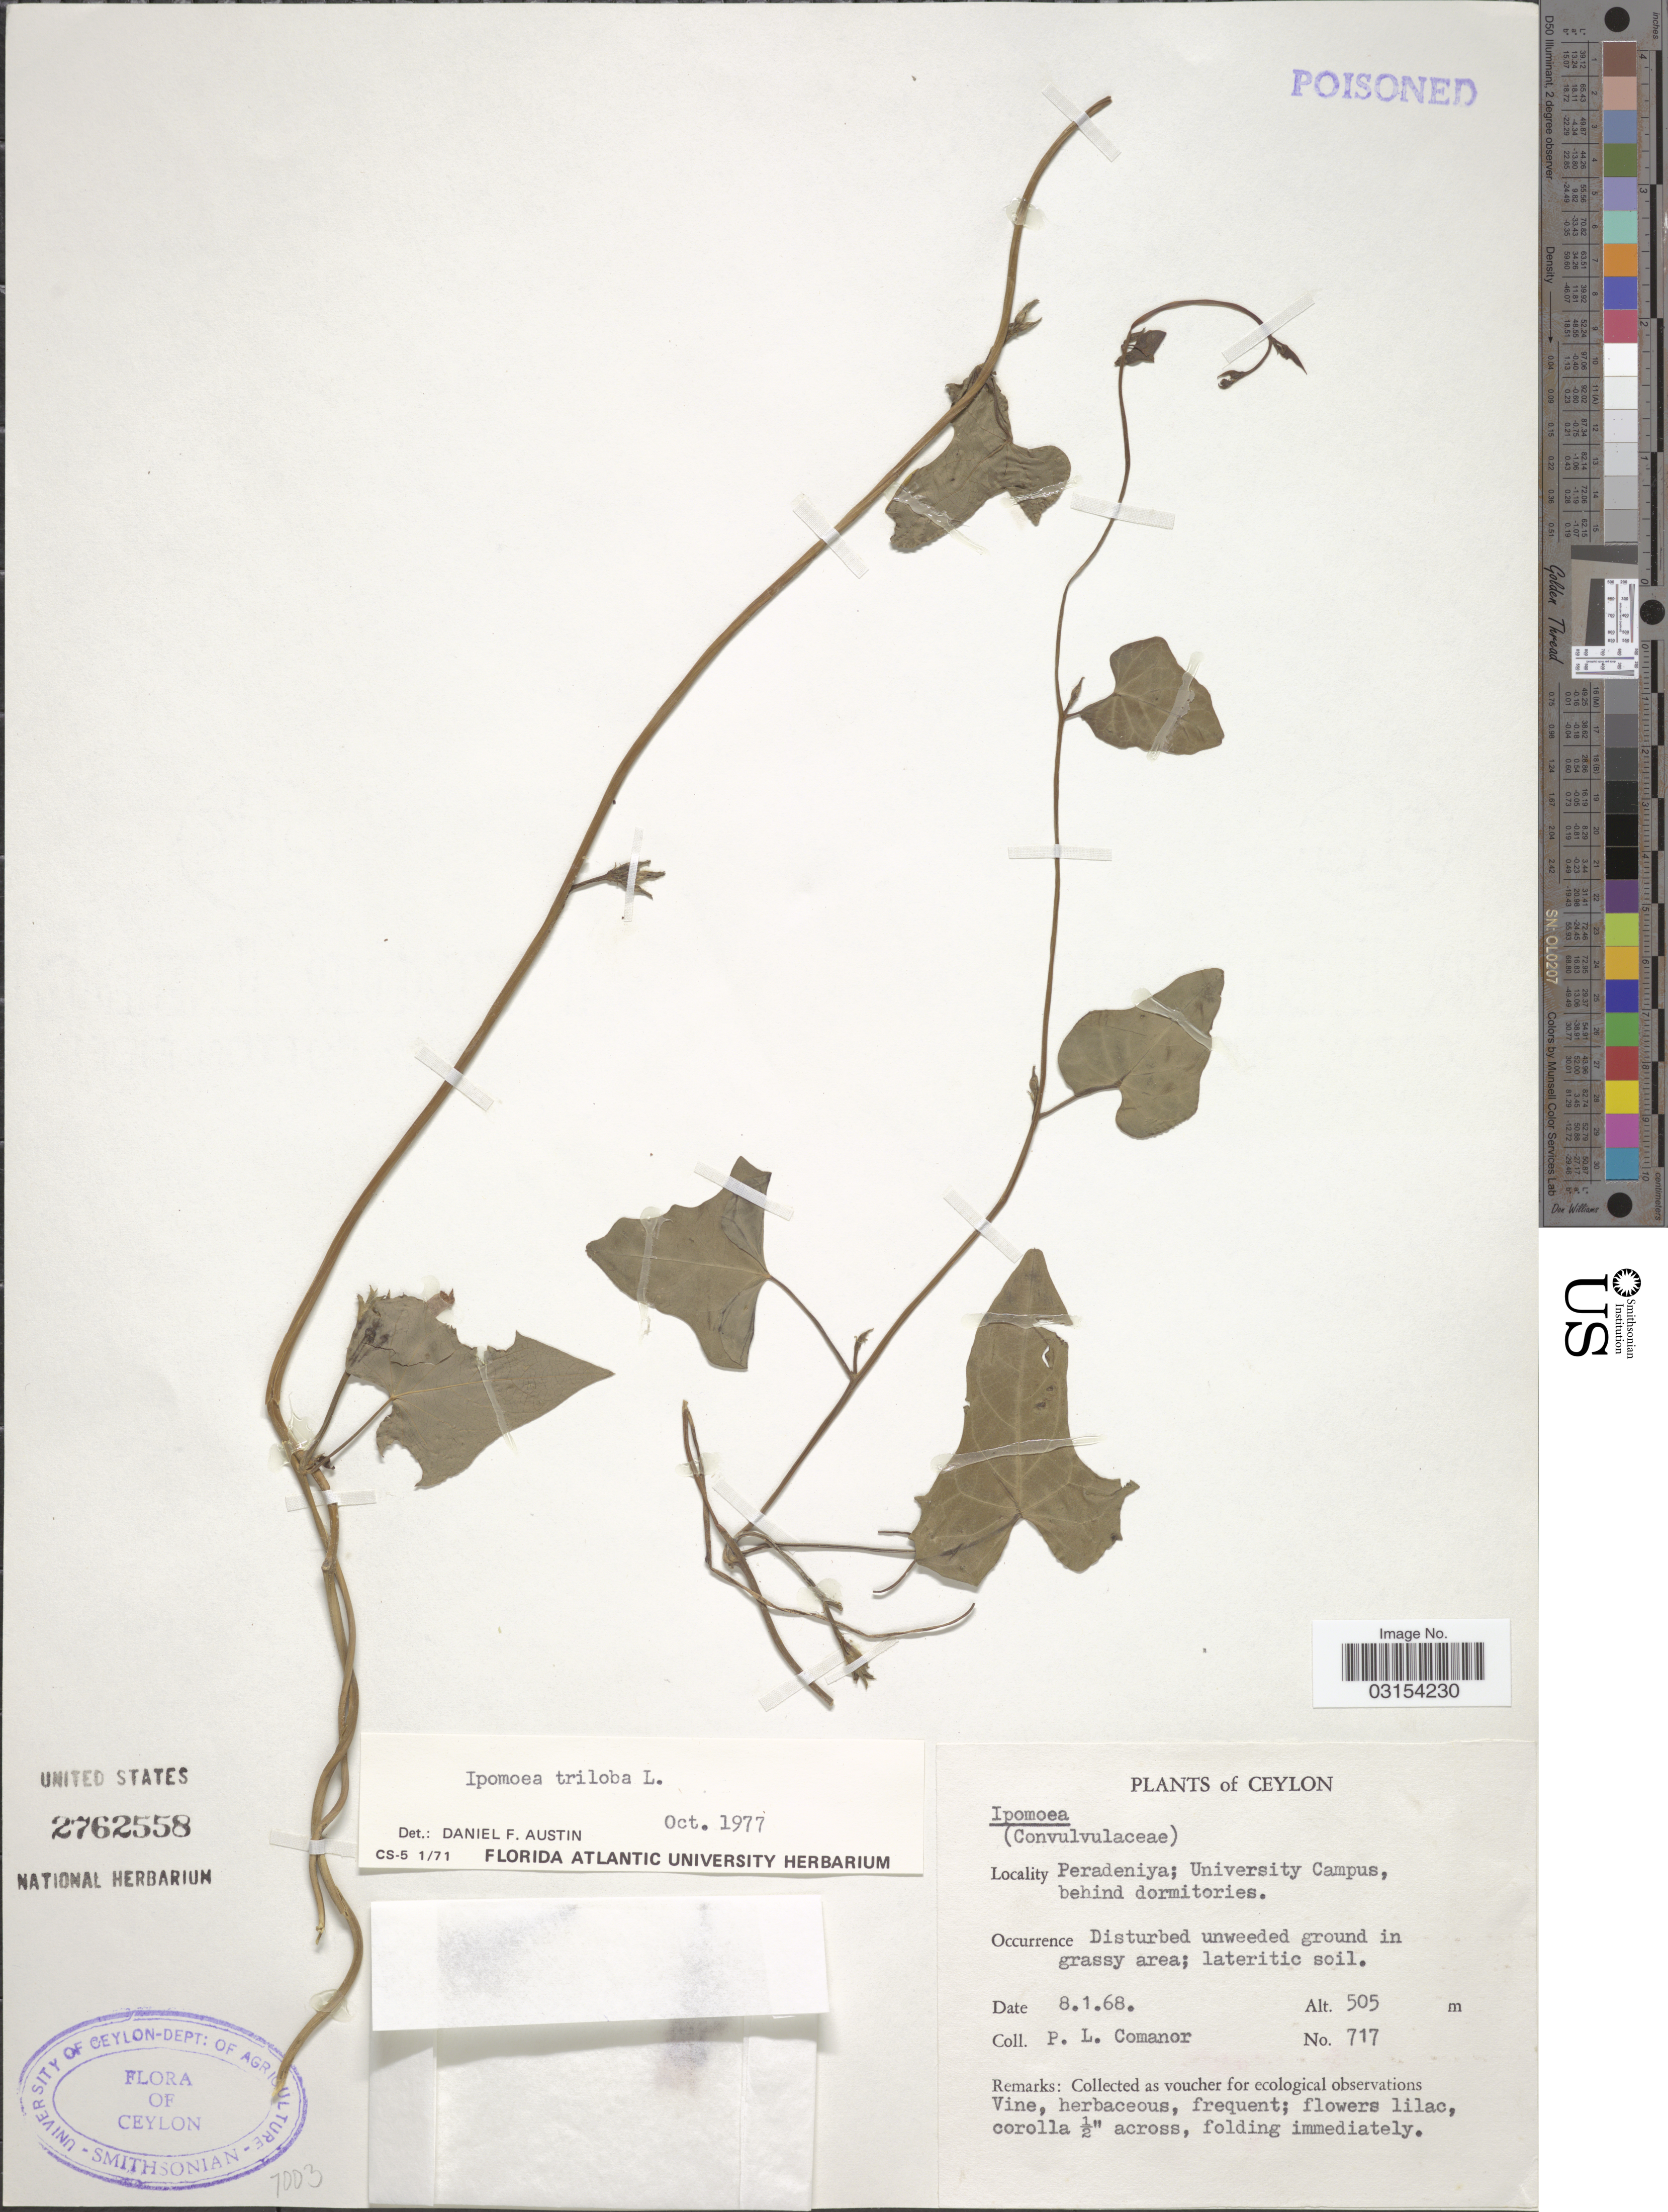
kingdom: Plantae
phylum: Tracheophyta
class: Magnoliopsida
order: Solanales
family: Convolvulaceae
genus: Ipomoea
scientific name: Ipomoea triloba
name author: L.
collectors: P. Comanor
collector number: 717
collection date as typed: Transcribed d/m/y: 8/1/68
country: Sri Lanka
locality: Ceylon, Peradeniya; University Campus, behind dormitories.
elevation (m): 505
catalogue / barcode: US 2762558